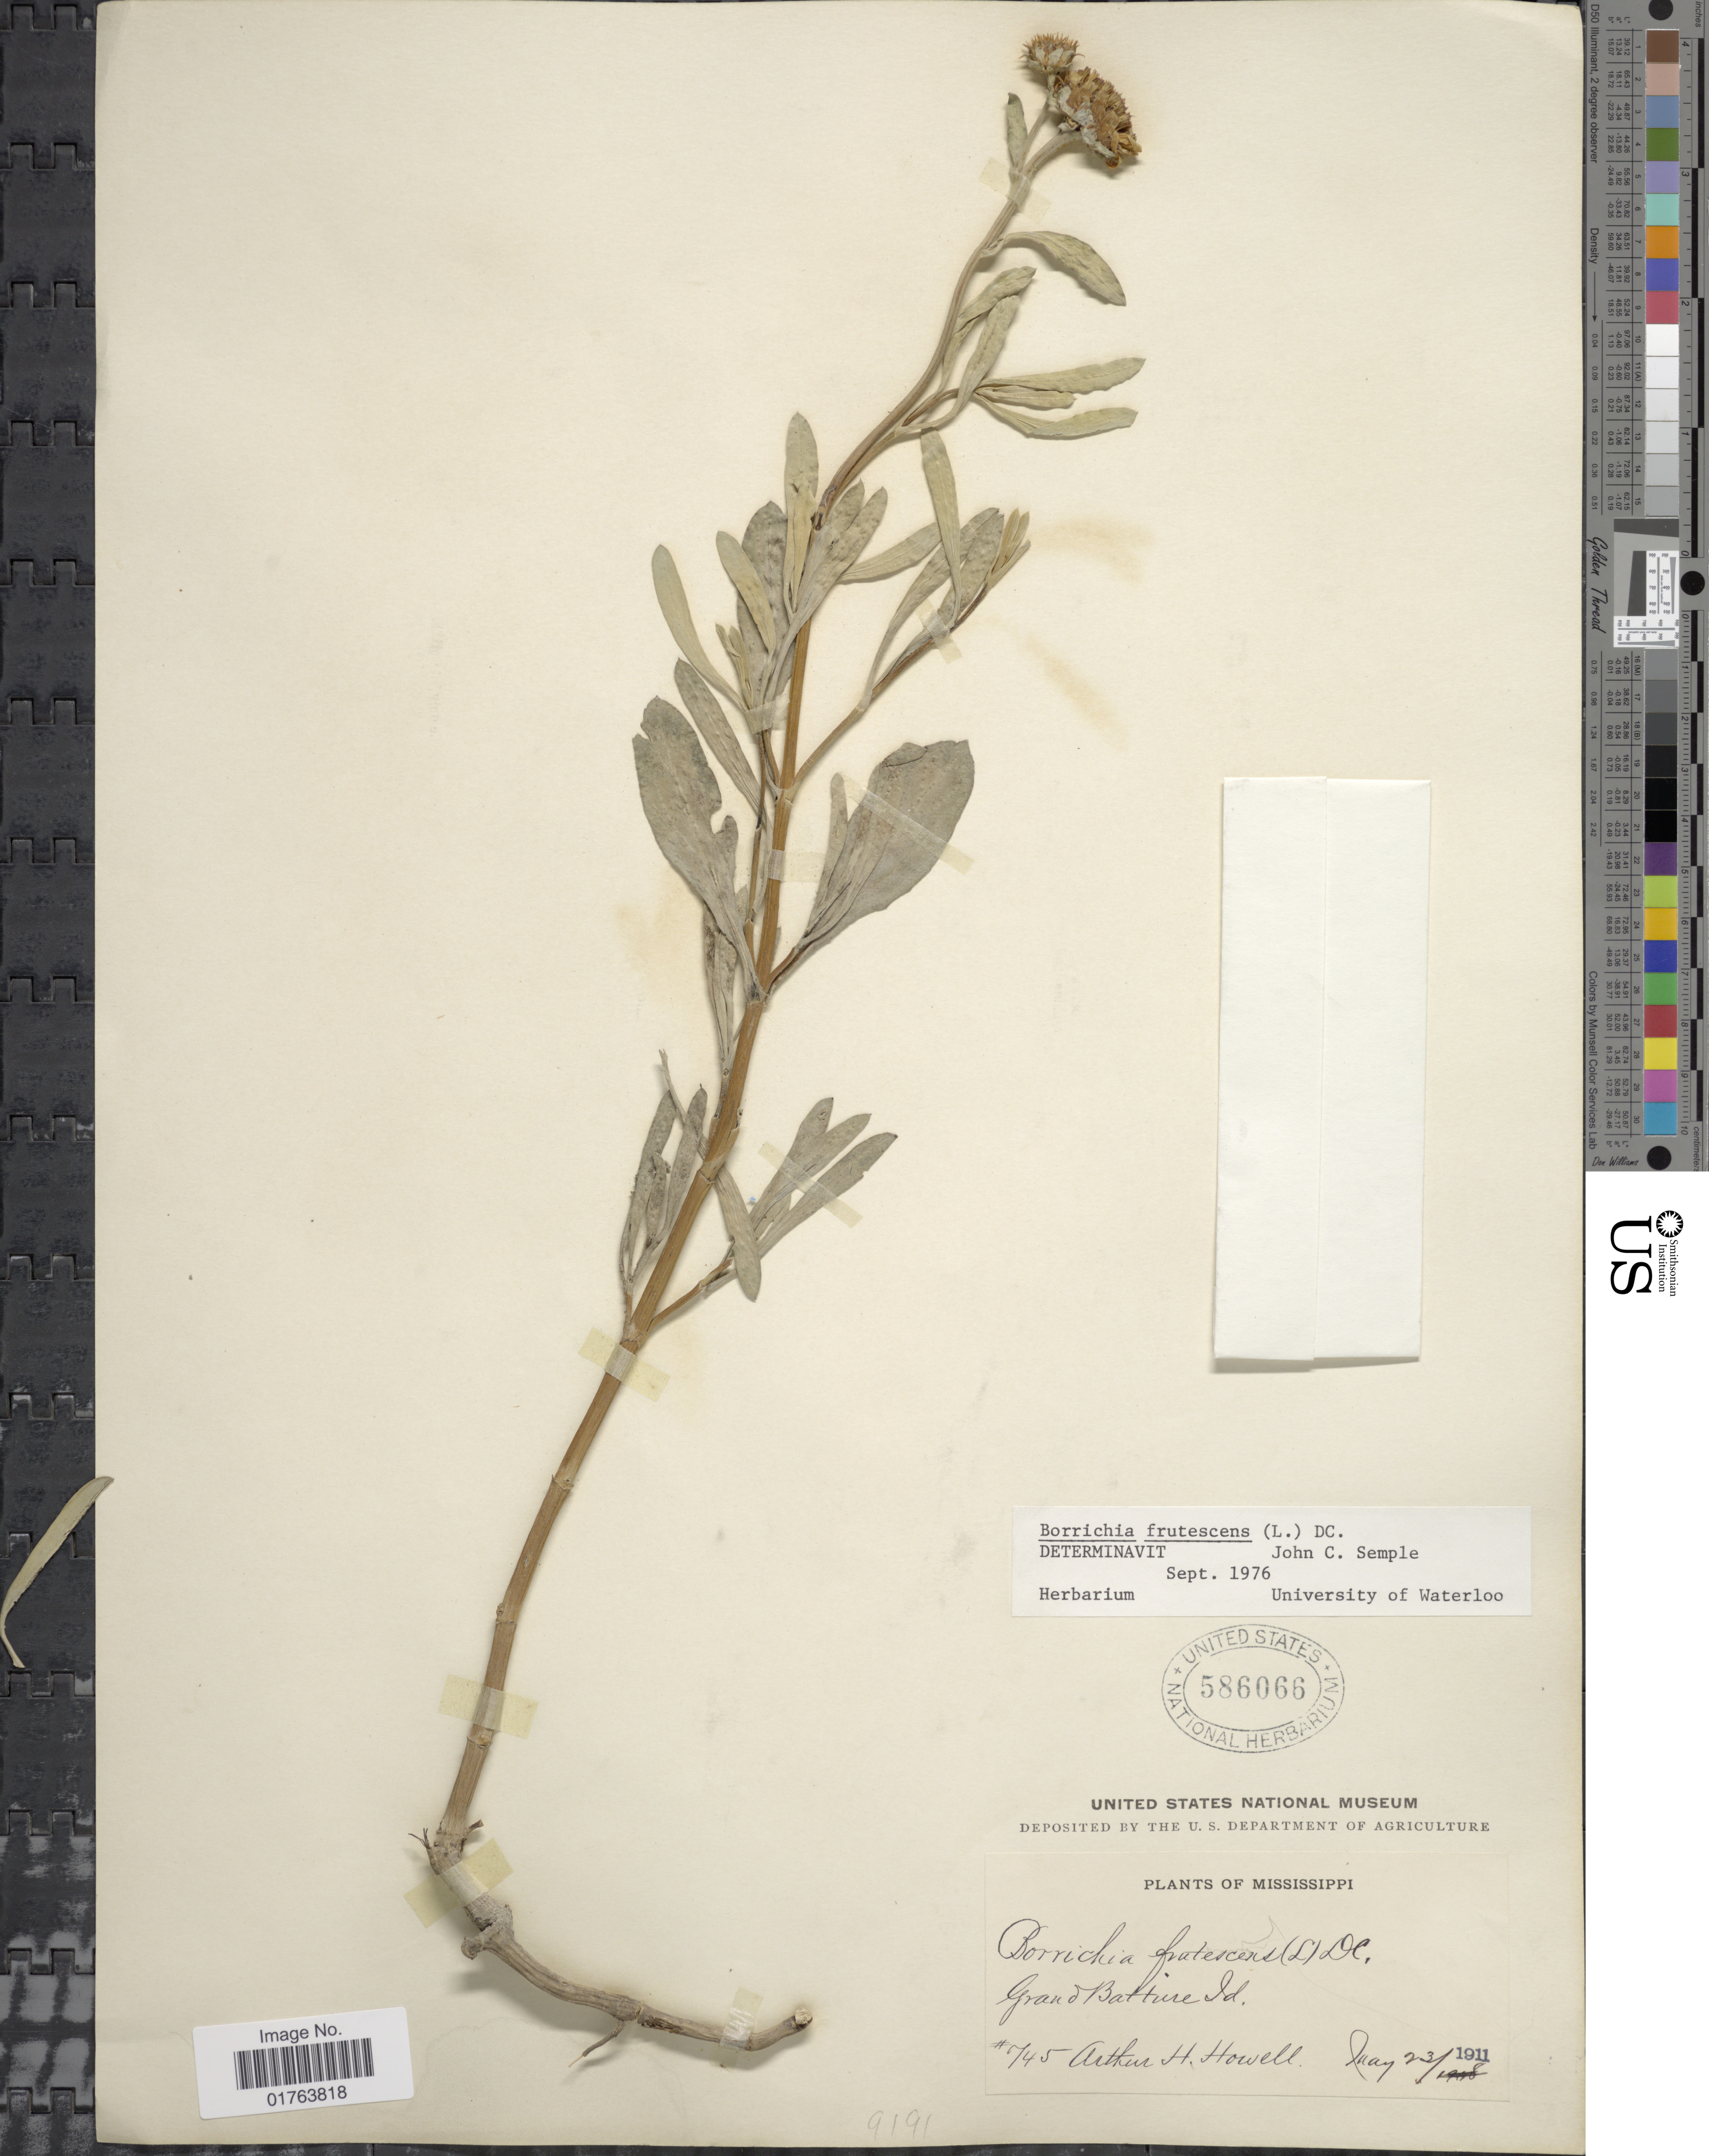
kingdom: Plantae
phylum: Tracheophyta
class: Magnoliopsida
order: Asterales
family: Asteraceae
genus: Borrichia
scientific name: Borrichia frutescens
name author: (L.) DC.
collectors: A. H. Howell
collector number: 745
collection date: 1911-05-23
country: United States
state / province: Mississippi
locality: Grand Batture Id.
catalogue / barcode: US 586066